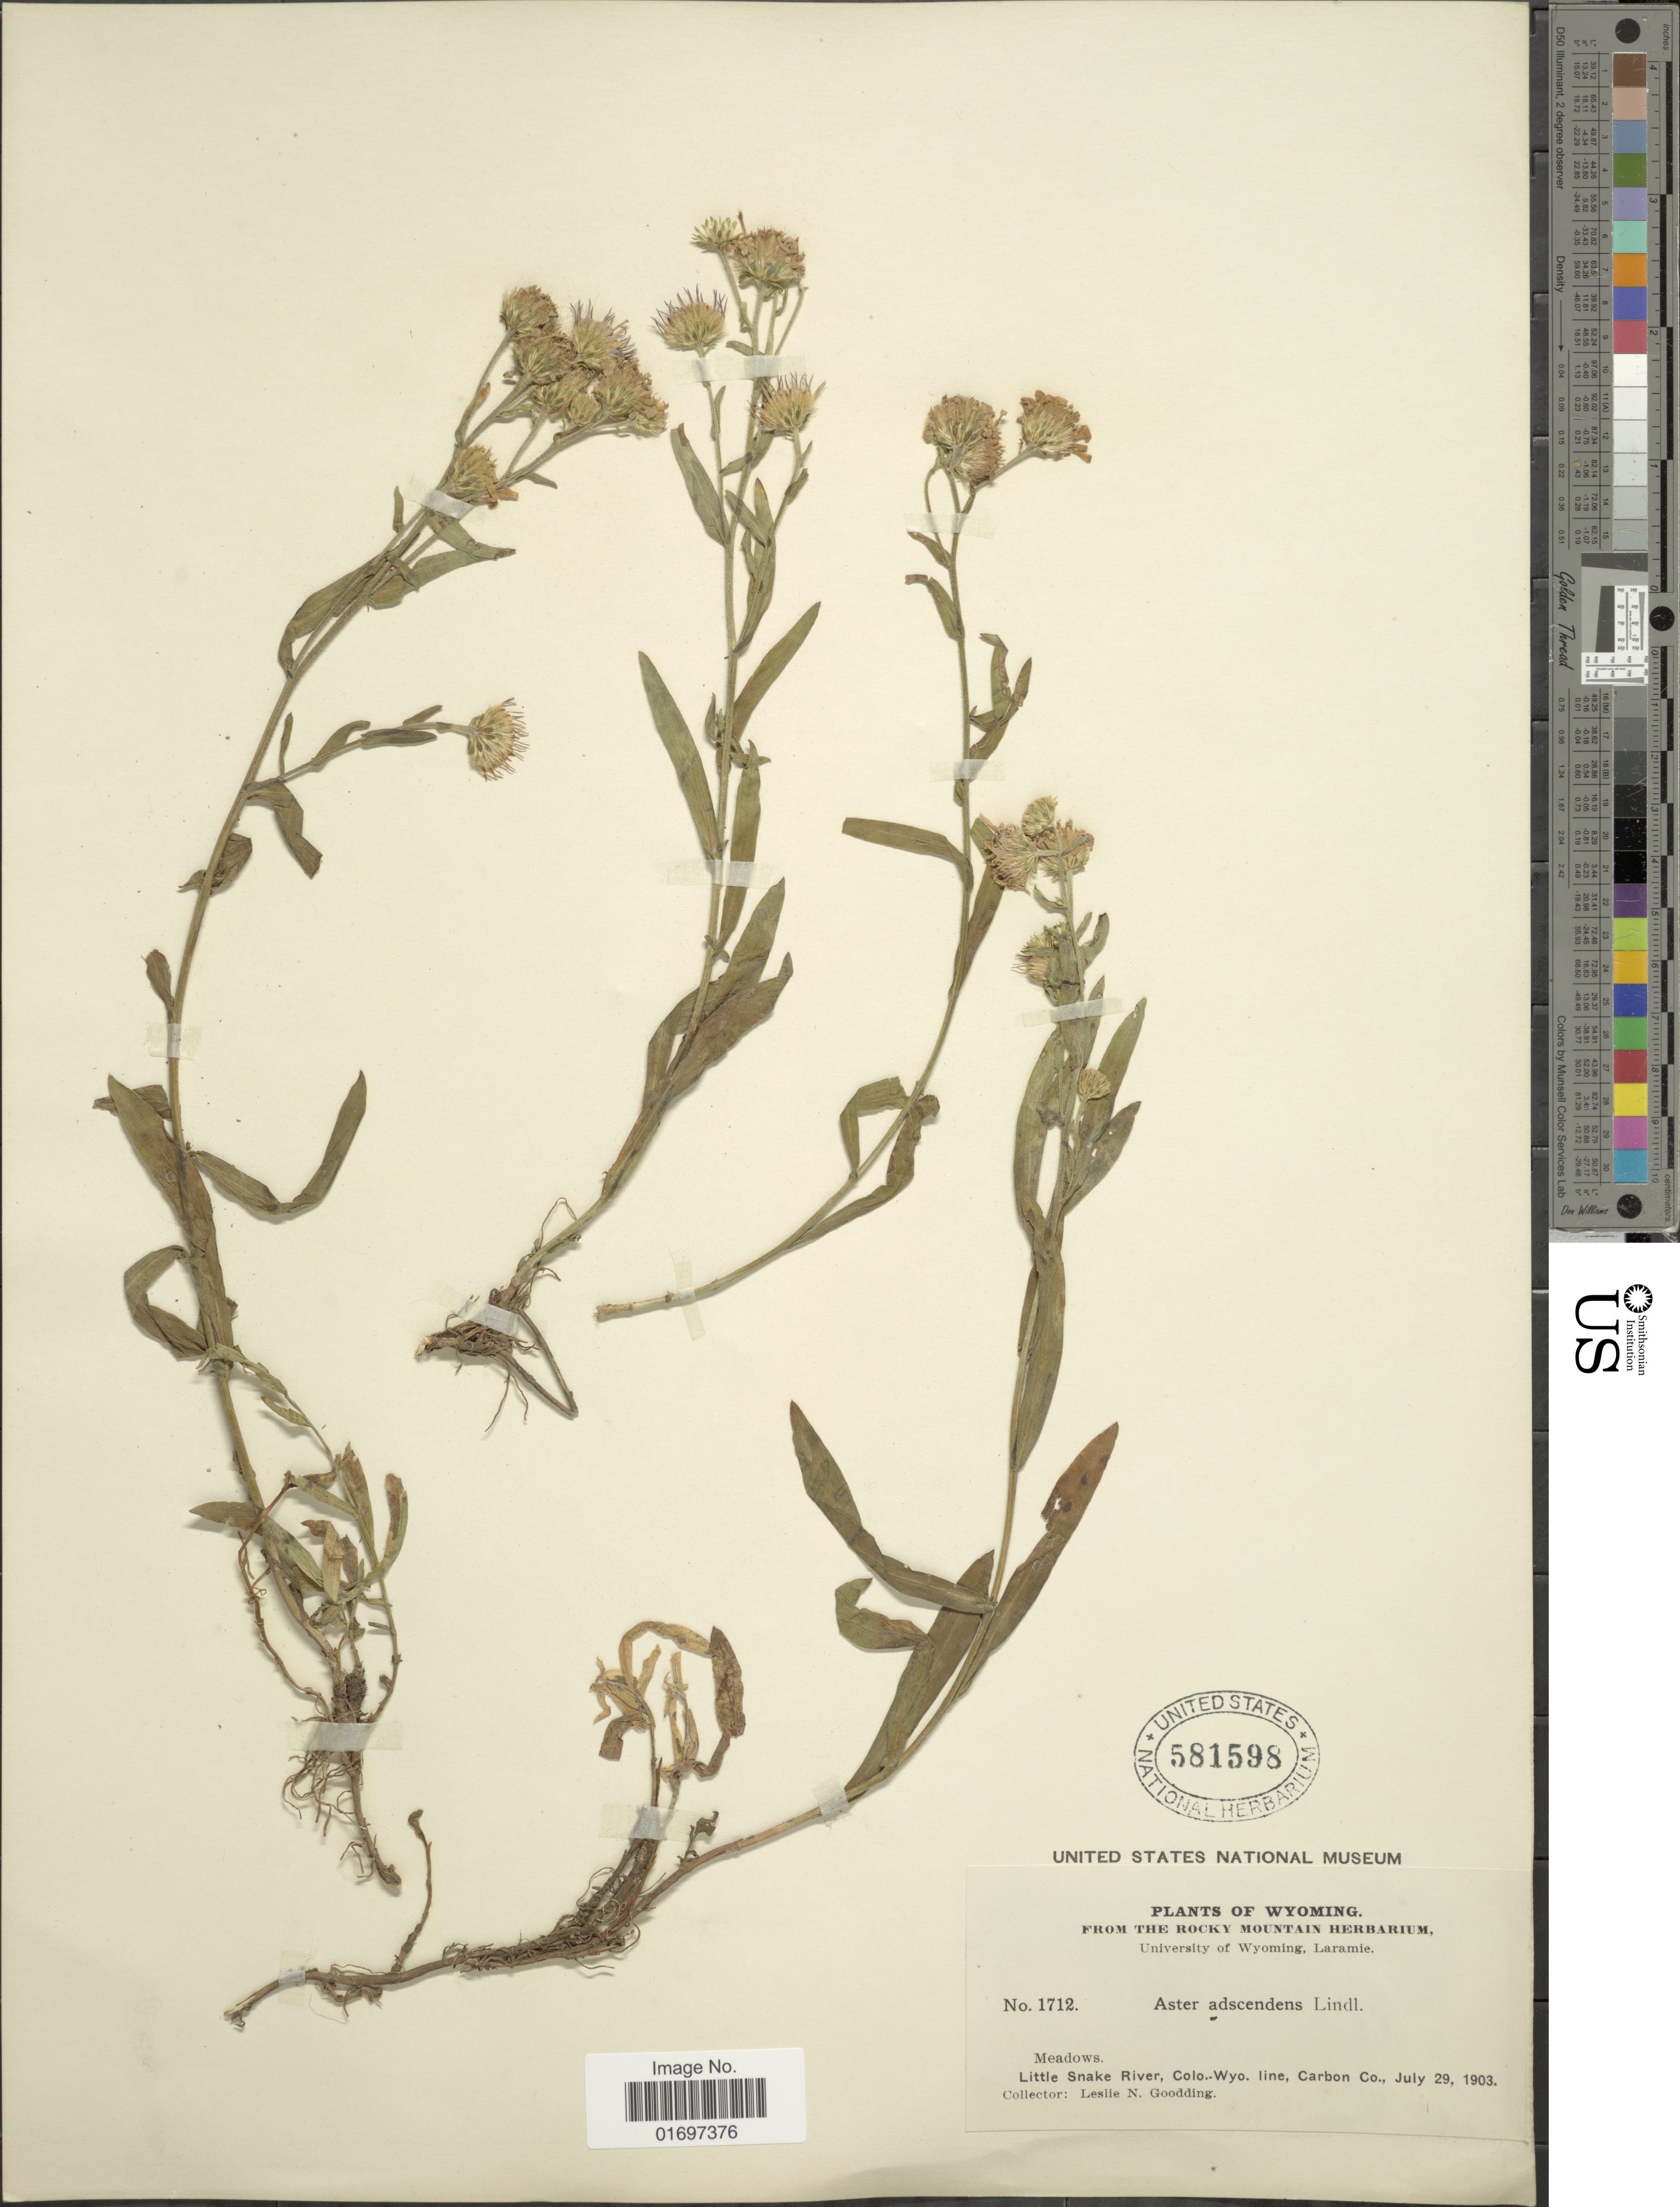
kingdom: Plantae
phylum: Tracheophyta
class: Magnoliopsida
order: Asterales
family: Asteraceae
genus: Symphyotrichum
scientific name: Symphyotrichum ascendens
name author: (Lindl.) G.L. Nesom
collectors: L. N. Goodding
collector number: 1712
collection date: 1903-07-29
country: United States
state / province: Wyoming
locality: Wyoming. Meadows. Little Snake River, Colo.-Wyo. line, Carbon Co.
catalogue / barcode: US 581598